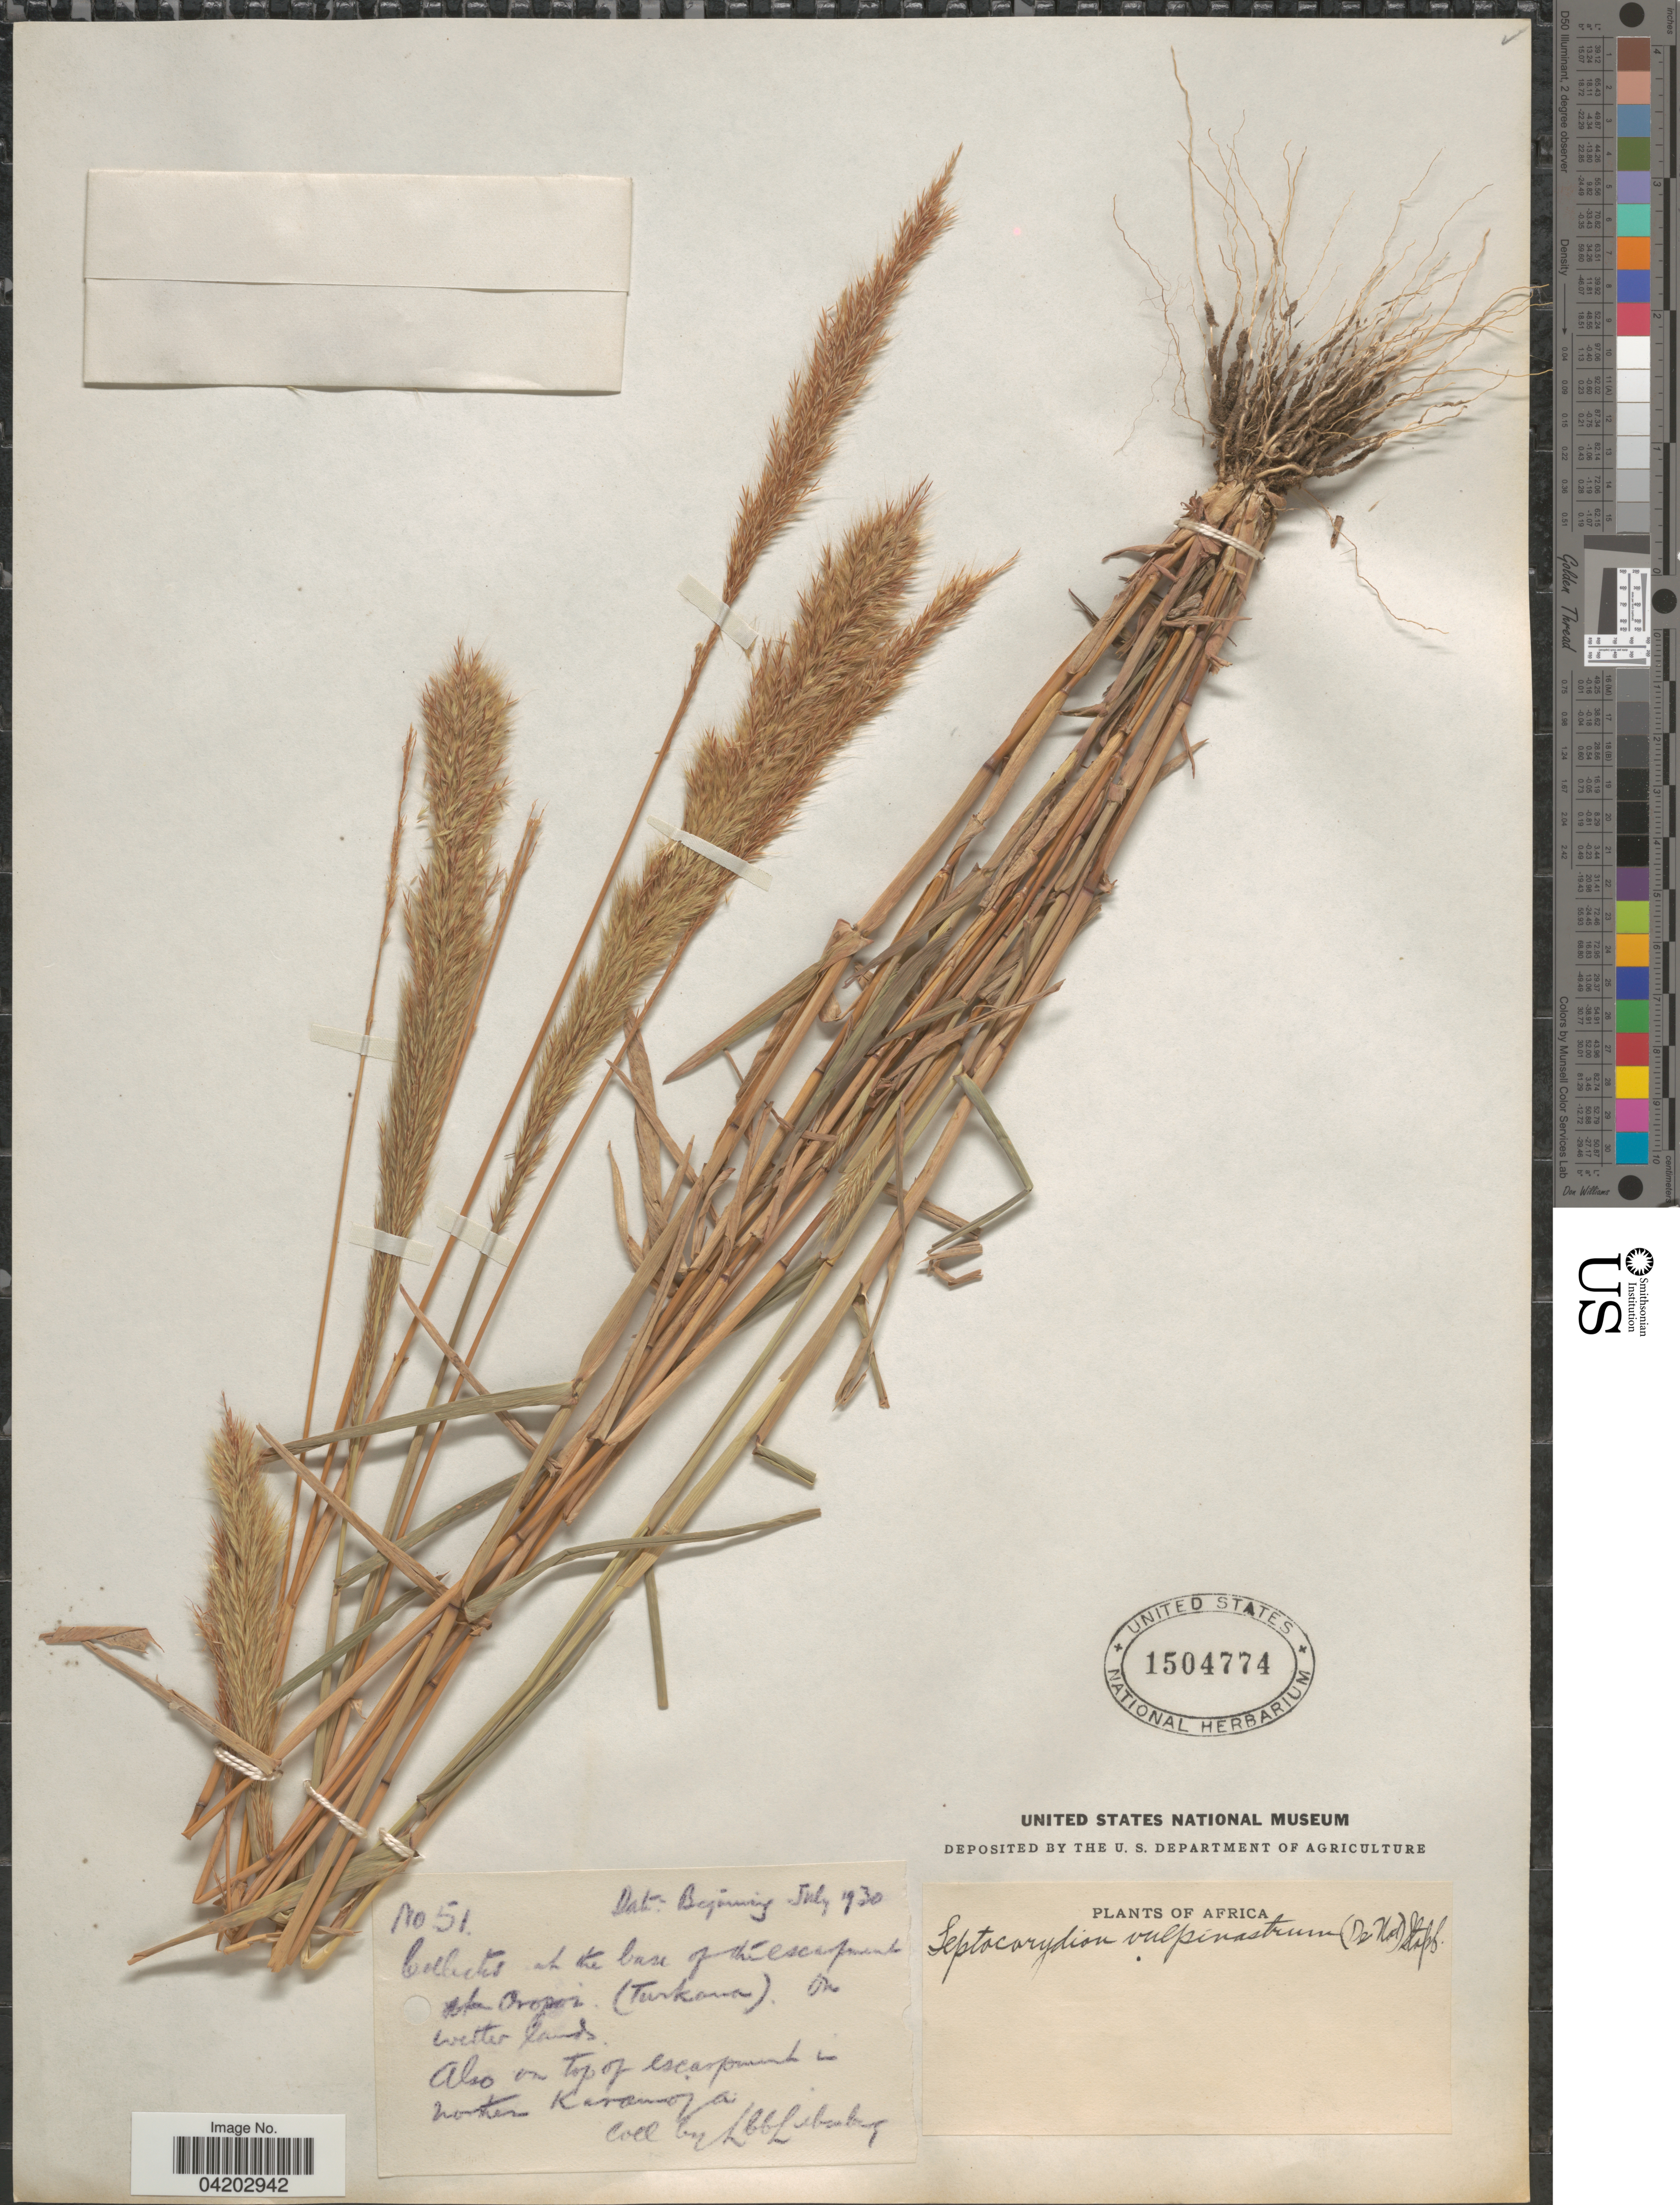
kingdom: Plantae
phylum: Tracheophyta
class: Liliopsida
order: Poales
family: Poaceae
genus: Leptocarydion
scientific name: Leptocarydion vulpiastrum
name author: (De Not.) Stapf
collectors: L. Liebenberg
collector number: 51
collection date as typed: Beginning July 1930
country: Kenya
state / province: Turkana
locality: At the base of the escarpment [illegible text] Oropoi. Also on top of escarpment in northern Karamoja.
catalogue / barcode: US 1504774